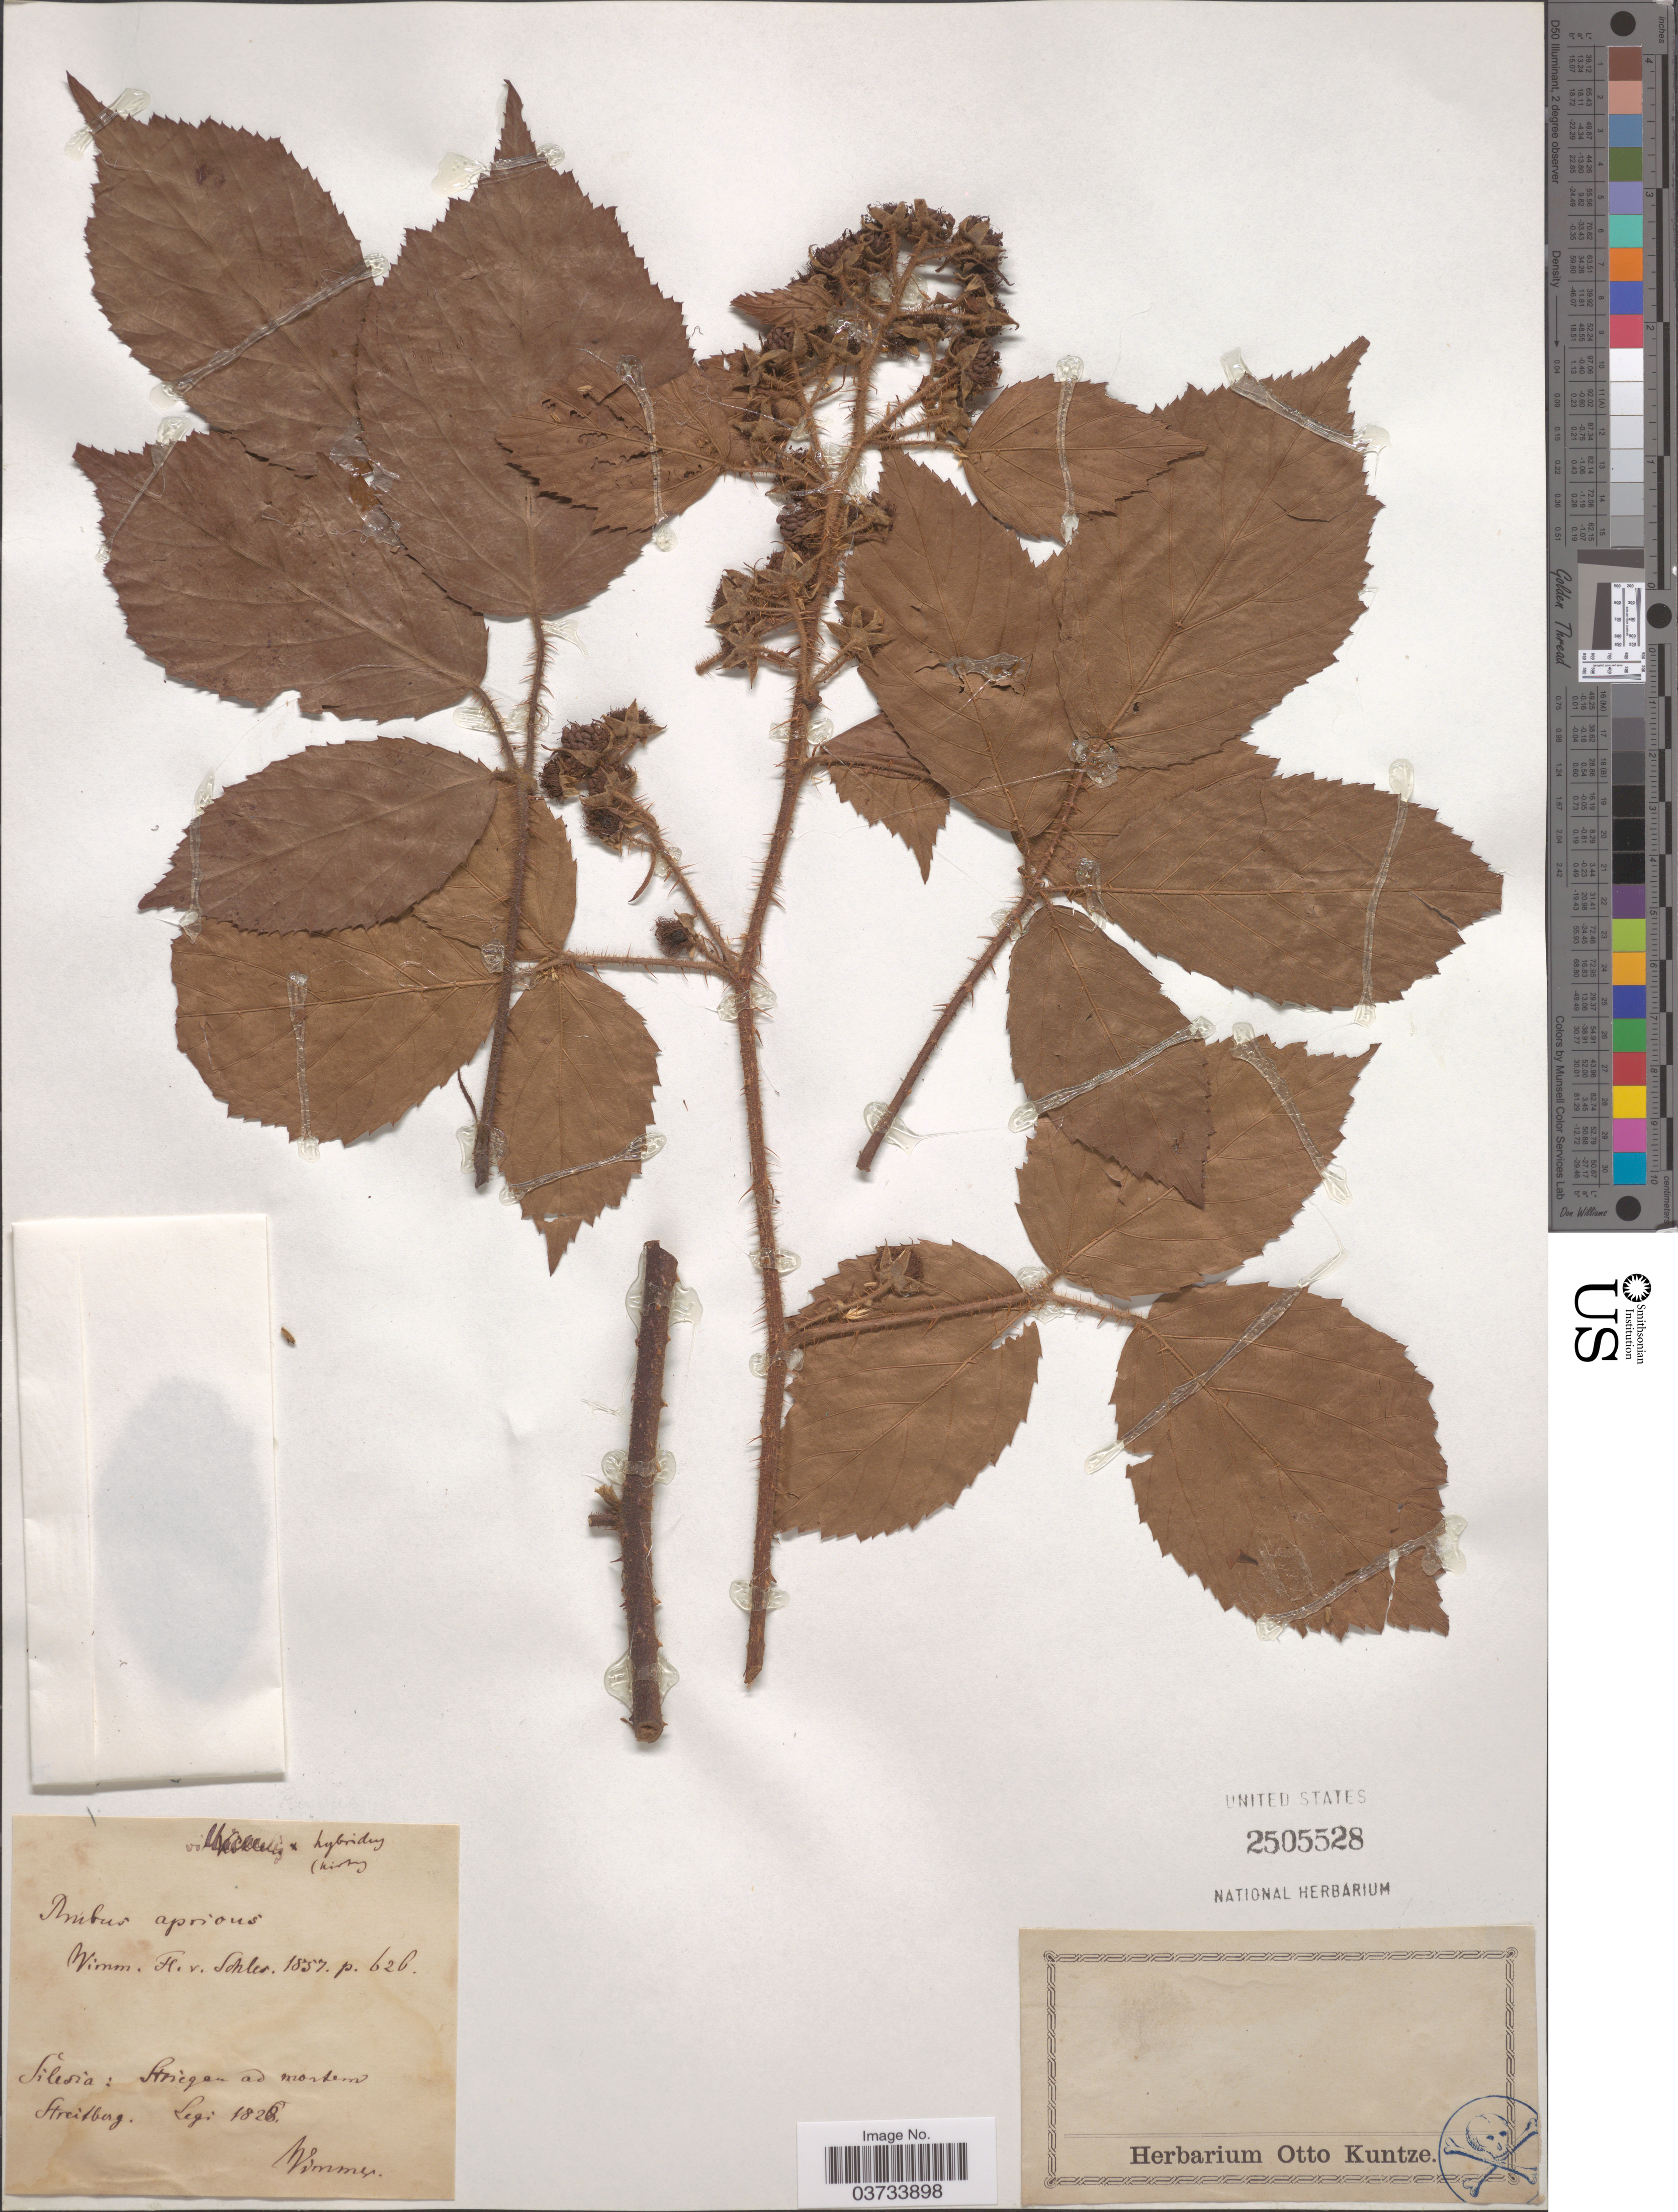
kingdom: Plantae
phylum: Tracheophyta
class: Magnoliopsida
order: Rosales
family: Rosaceae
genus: Rubus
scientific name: Rubus apricus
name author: Wimm.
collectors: Wimmer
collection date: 1828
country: Poland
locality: Silesia: Striegen ad mortem Streitberg.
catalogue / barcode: US 2505528